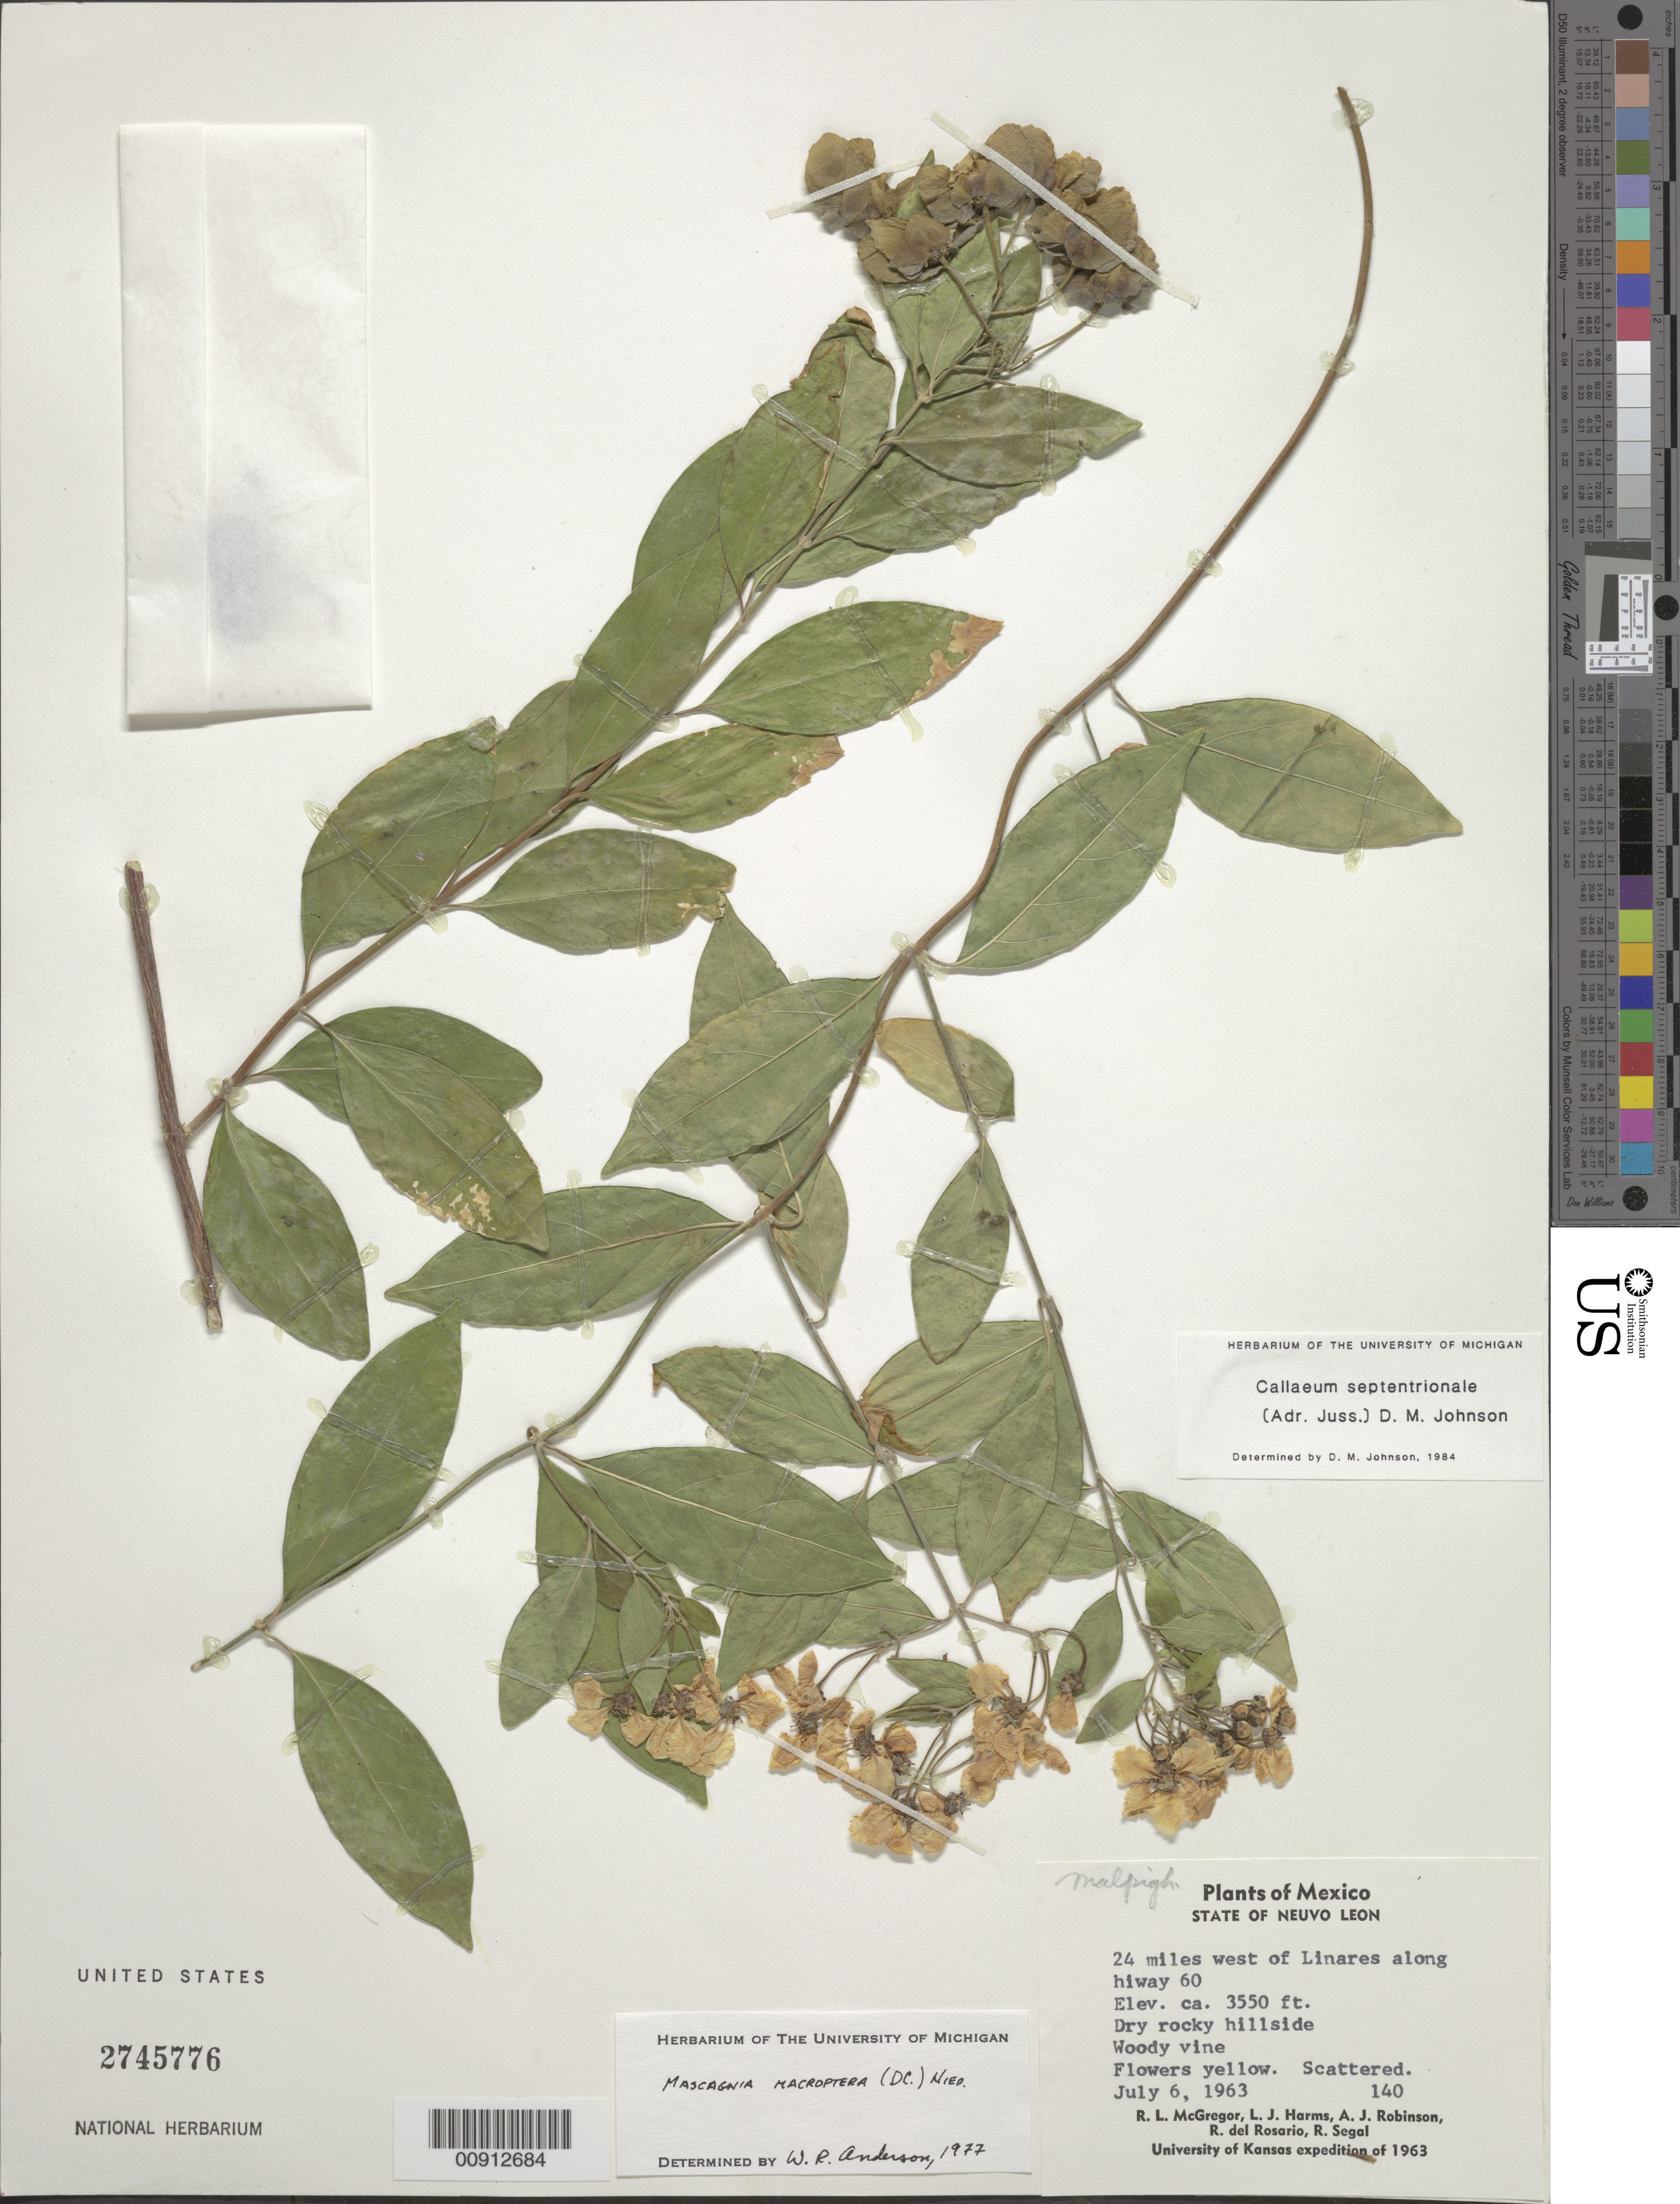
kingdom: Plantae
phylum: Tracheophyta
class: Magnoliopsida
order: Malpighiales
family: Malpighiaceae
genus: Callaeum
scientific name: Callaeum septentrionale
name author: (A. Juss.) D.M. Johnson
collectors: R. McGregor, L. Harms, A. J. Robinson, R. del Rosario & R. Segal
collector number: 140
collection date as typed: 06 Jul 1963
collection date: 1963-07-06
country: Mexico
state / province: Nuevo León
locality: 24 miles west of Linares along Hwy 60. State of Nuevo León.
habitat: Dry rocky hillside.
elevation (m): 1082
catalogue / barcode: US 2745776